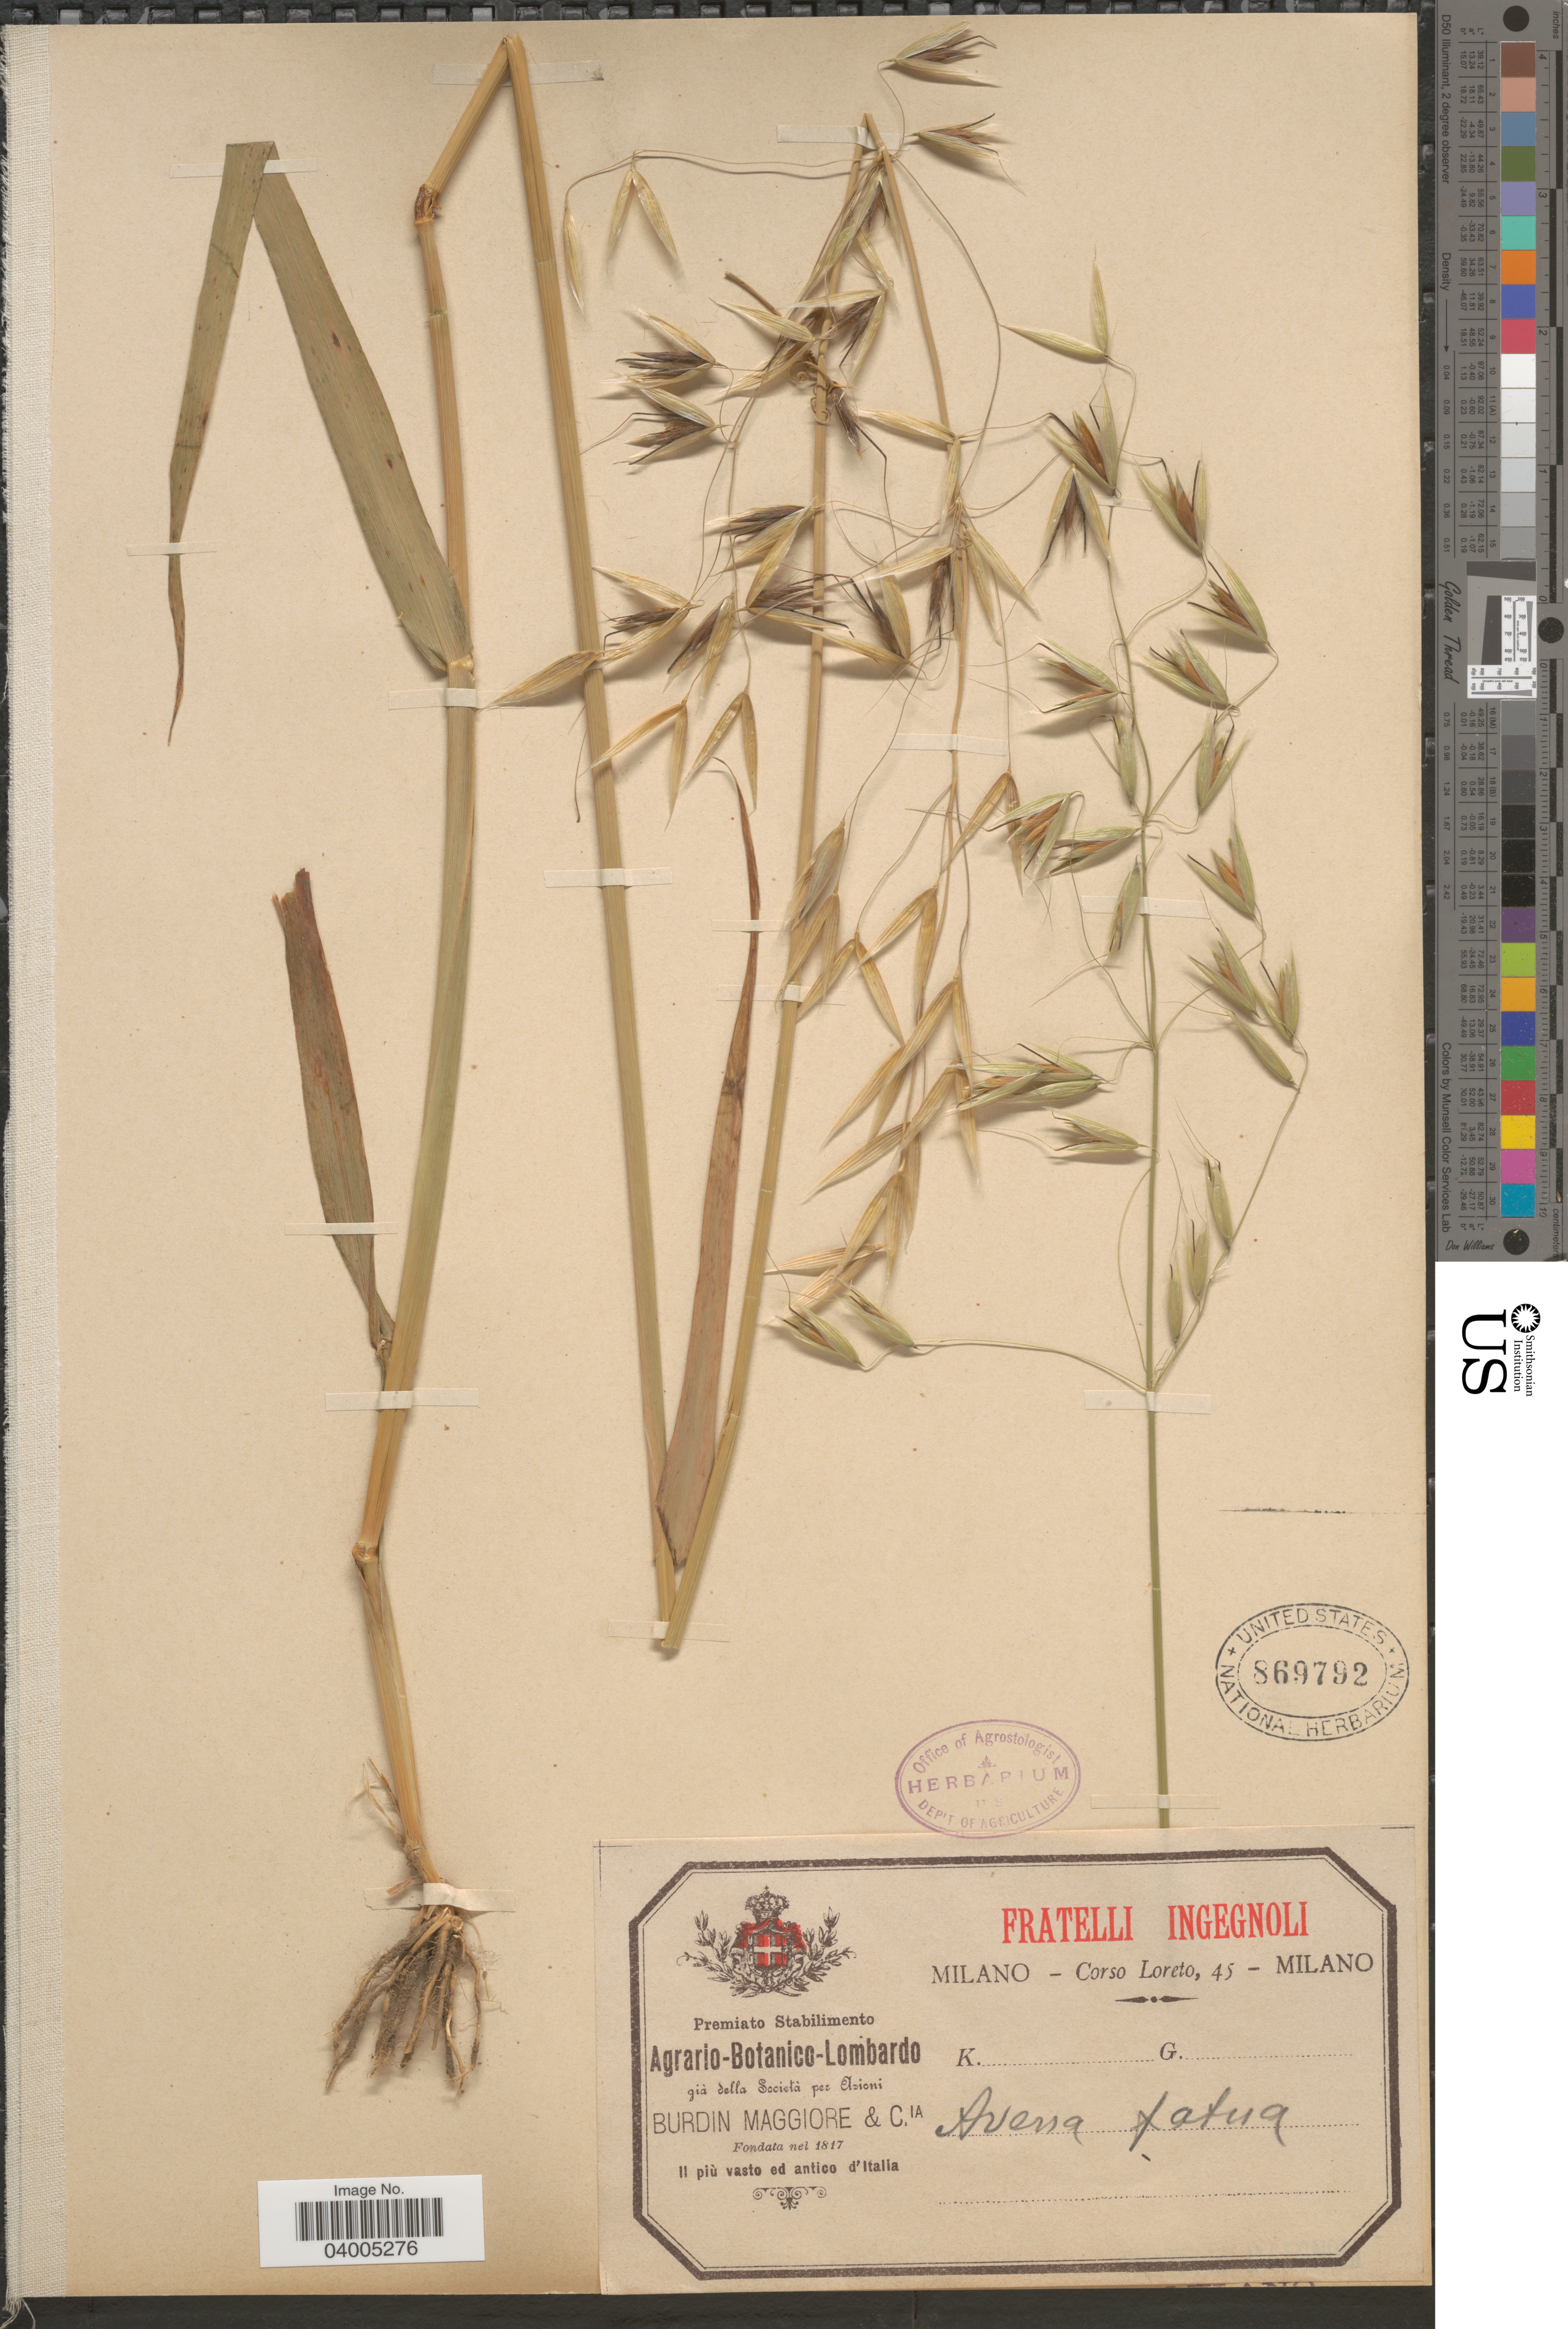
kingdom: Plantae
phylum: Tracheophyta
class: Liliopsida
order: Poales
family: Poaceae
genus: Avena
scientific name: Avena fatua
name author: L.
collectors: Loreto, C.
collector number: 45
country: Italy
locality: Il più vasto ed antico d'Italia.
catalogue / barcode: US 869792